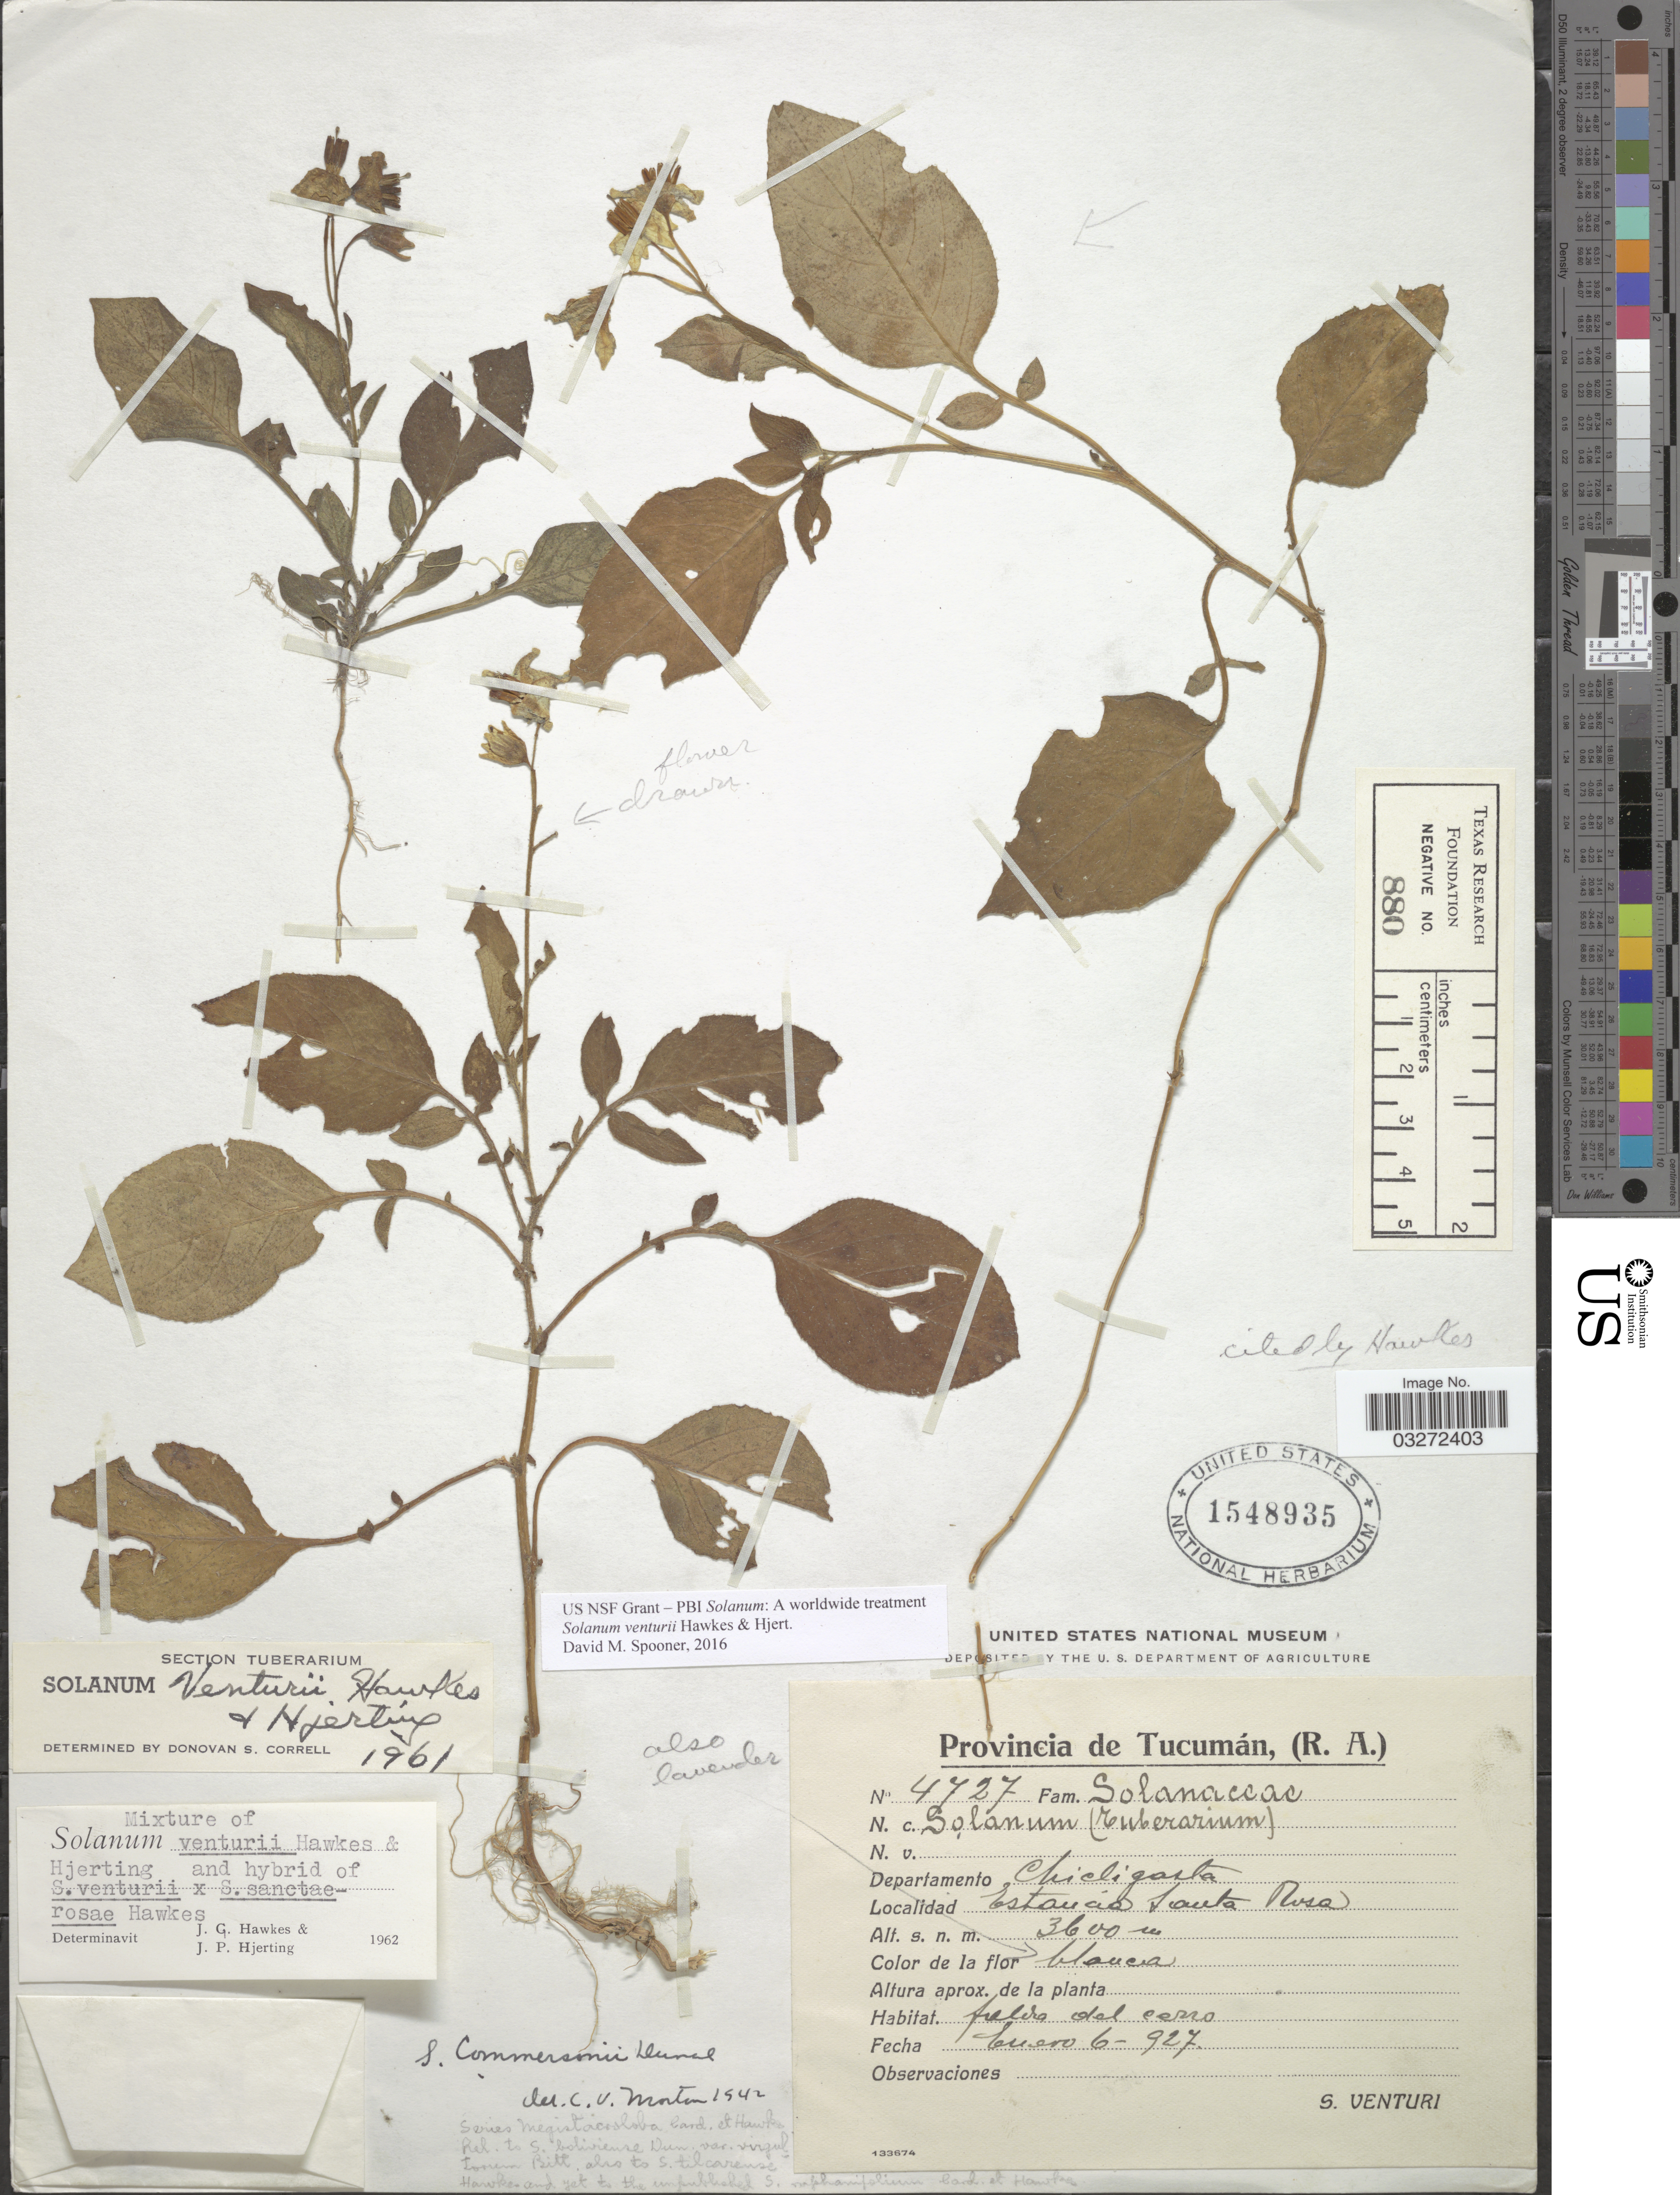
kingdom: Plantae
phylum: Tracheophyta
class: Magnoliopsida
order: Solanales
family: Solanaceae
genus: Solanum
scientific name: Solanum venturii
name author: Hawkes & Hjerting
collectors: S. Venturi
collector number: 4727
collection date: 1927-01-06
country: Argentina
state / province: Tucuman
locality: Departamento Chicligasta, Estancia Santa Rosa.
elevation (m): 3600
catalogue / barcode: US 1548935